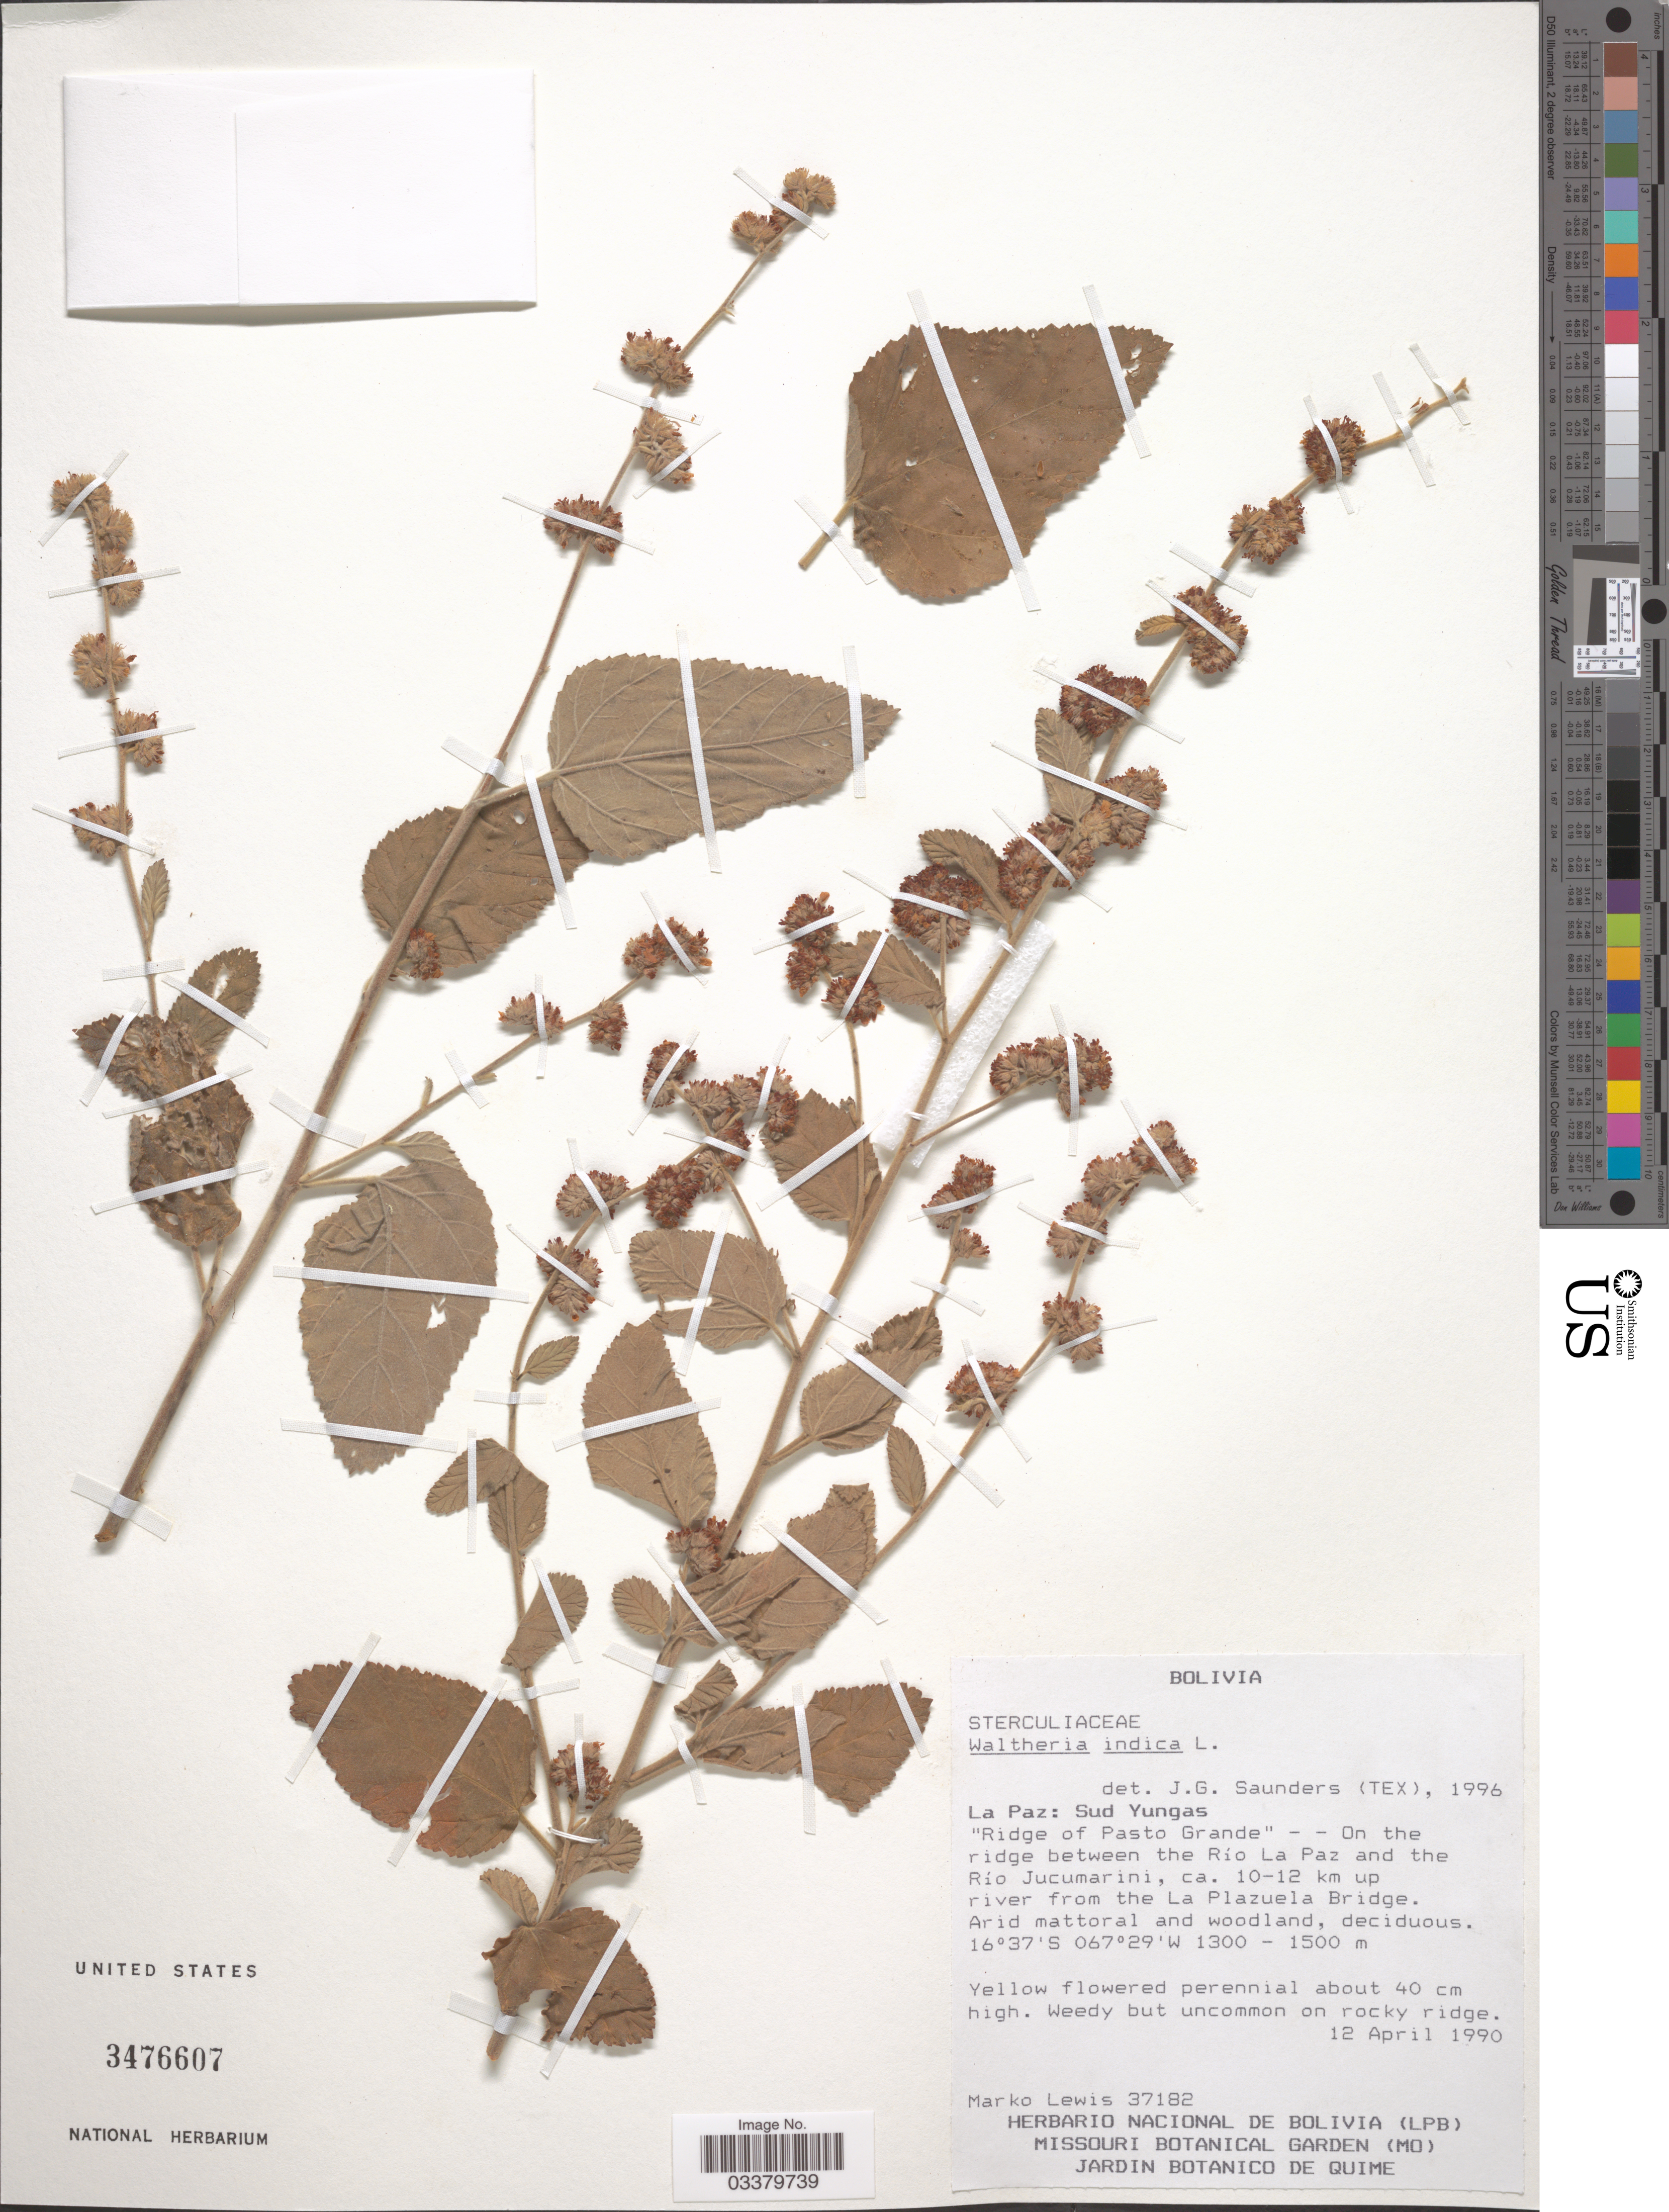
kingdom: Plantae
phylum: Tracheophyta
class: Magnoliopsida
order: Malvales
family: Malvaceae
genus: Waltheria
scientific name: Waltheria indica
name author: L.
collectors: M. A. Lewis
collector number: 37182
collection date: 1990-04-12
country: Bolivia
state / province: La Paz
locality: Sud Yungas. "Ridge of Pasto Grande" - - On the ridge between the Río La Paz and the Río Jucumarini, ca. 10-12 km up river from the La Plazuela Bridge.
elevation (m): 1300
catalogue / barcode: US 3476607